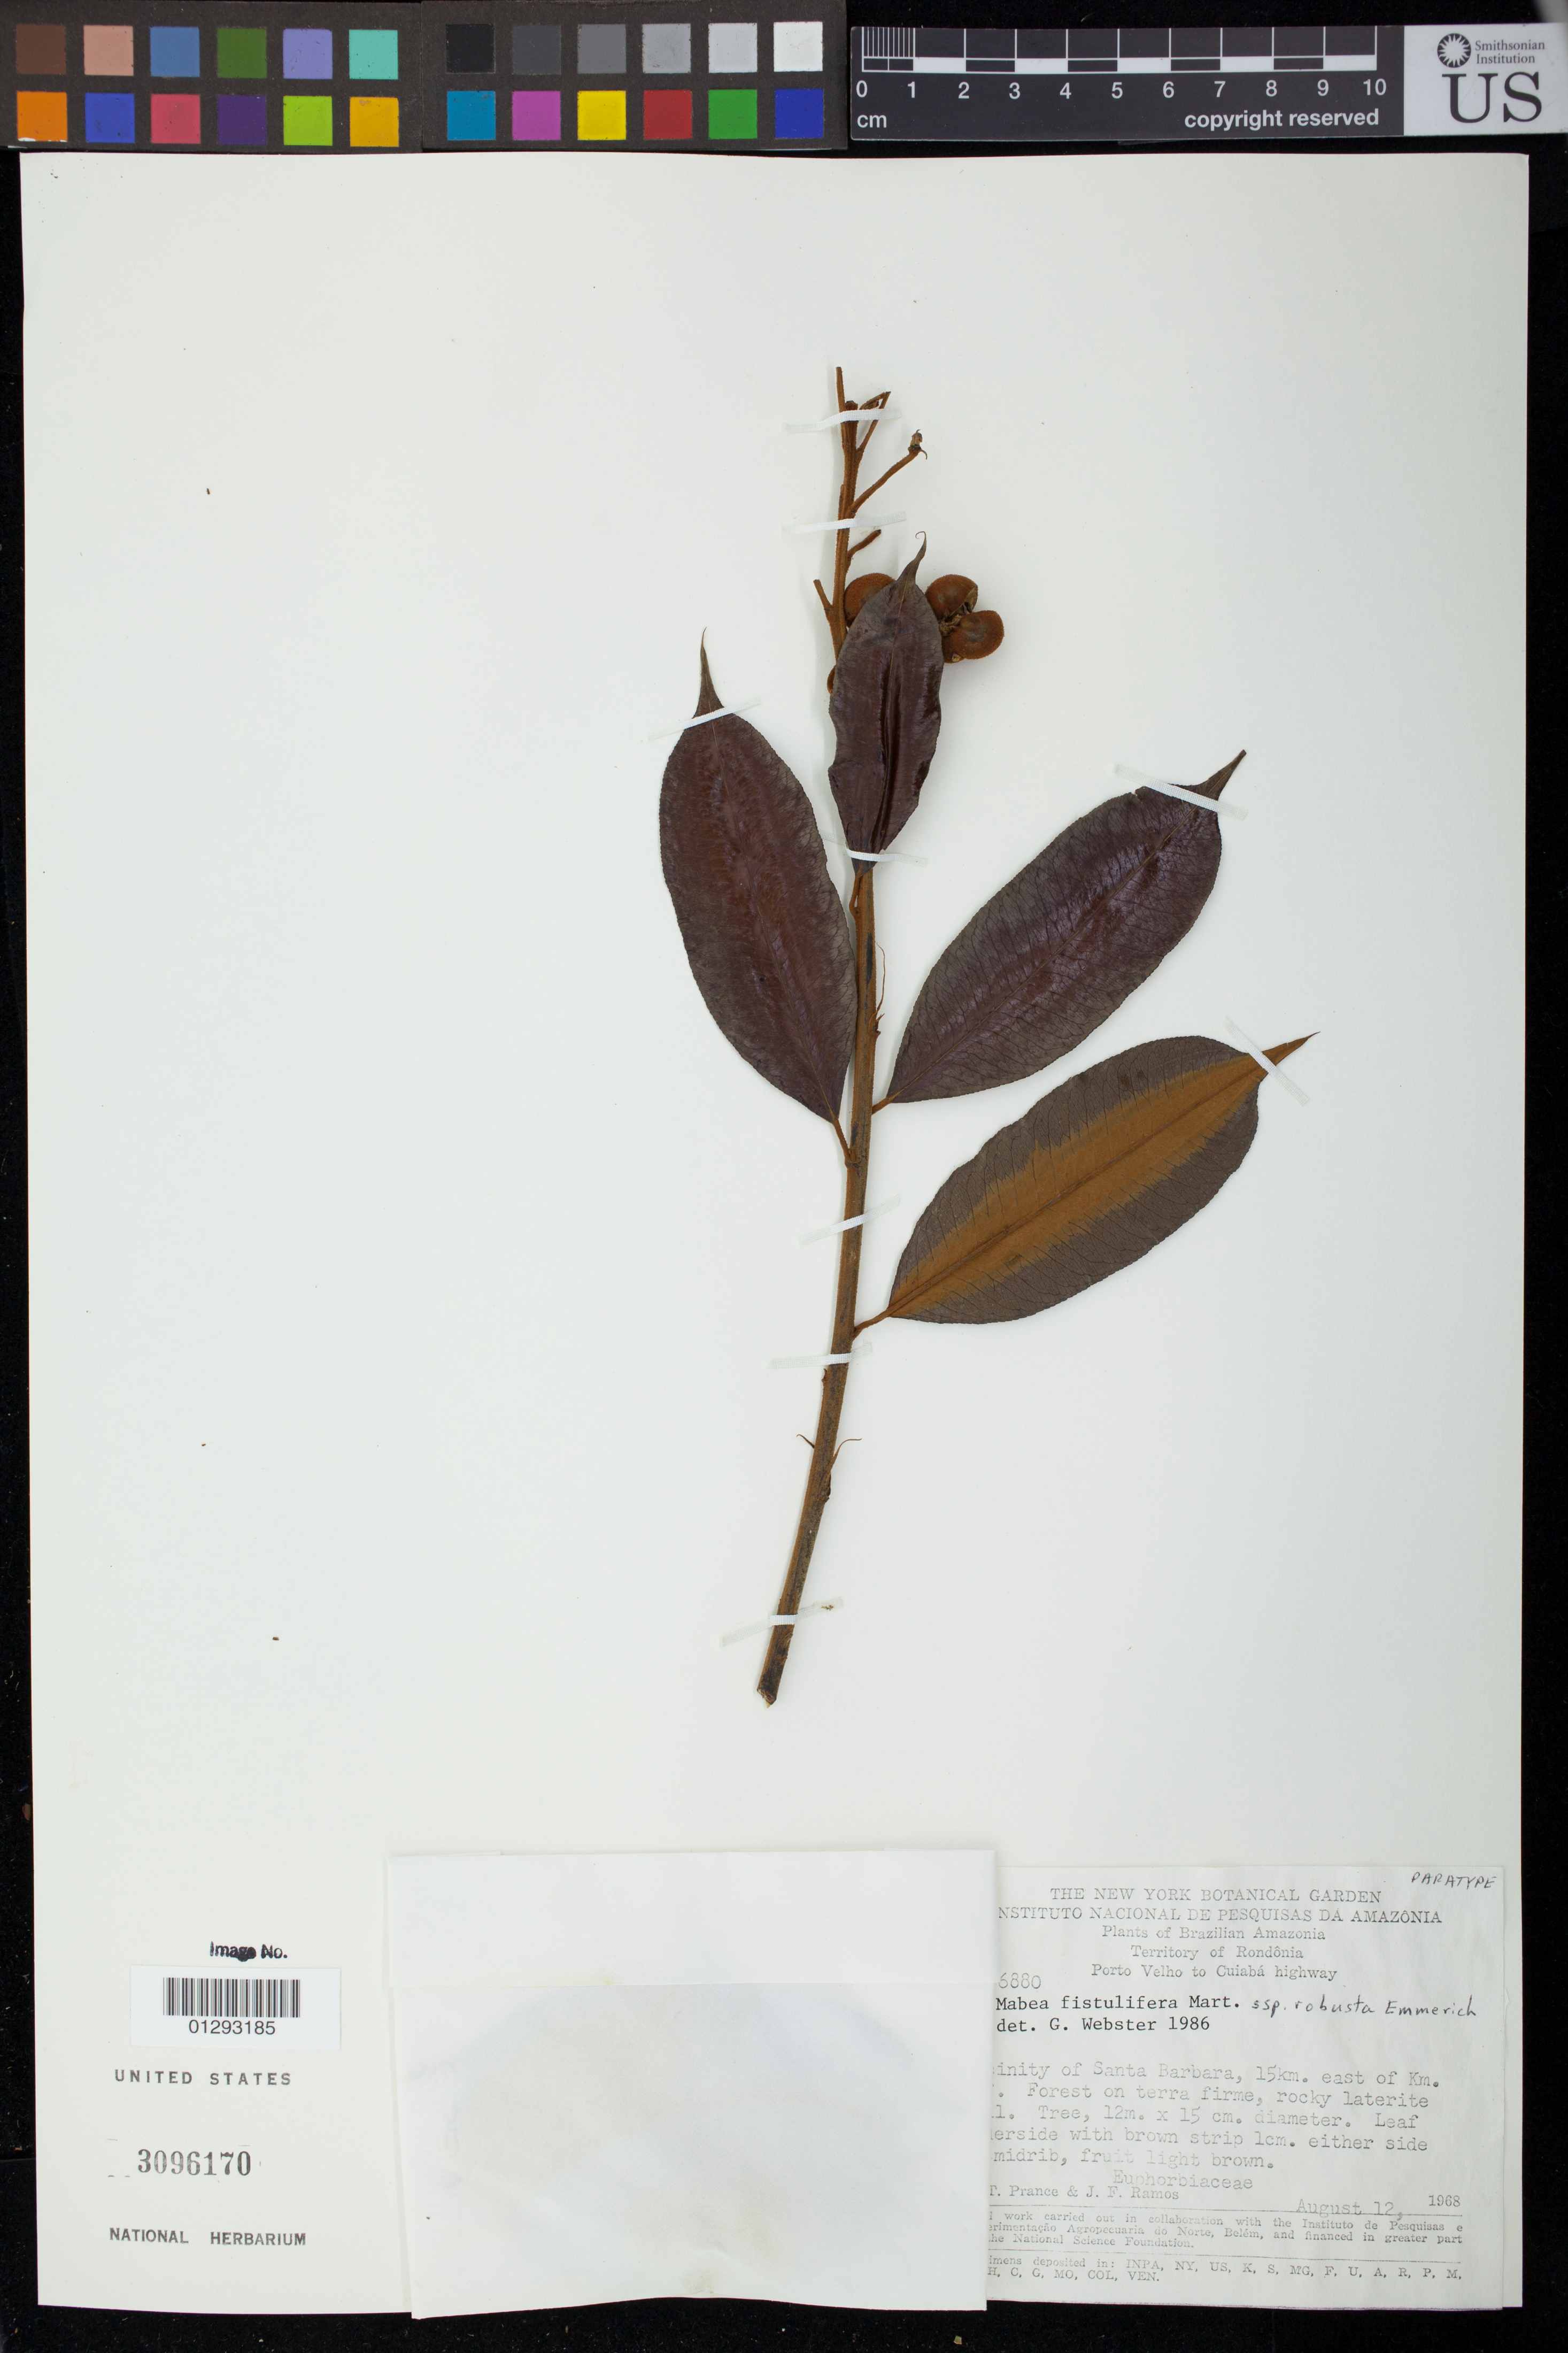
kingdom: Plantae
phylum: Tracheophyta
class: Magnoliopsida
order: Malpighiales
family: Euphorbiaceae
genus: Mabea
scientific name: Mabea fistulifera subsp. robusta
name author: Emmerich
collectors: G. T. Prance & J. F. Ramos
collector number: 6880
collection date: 1968-08-12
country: Brazil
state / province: Rondonia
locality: Porto Velho to Cuiaba highway. Vicinity of Santa Barbara, 15 km. east of Km. 117.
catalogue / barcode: US 3096170